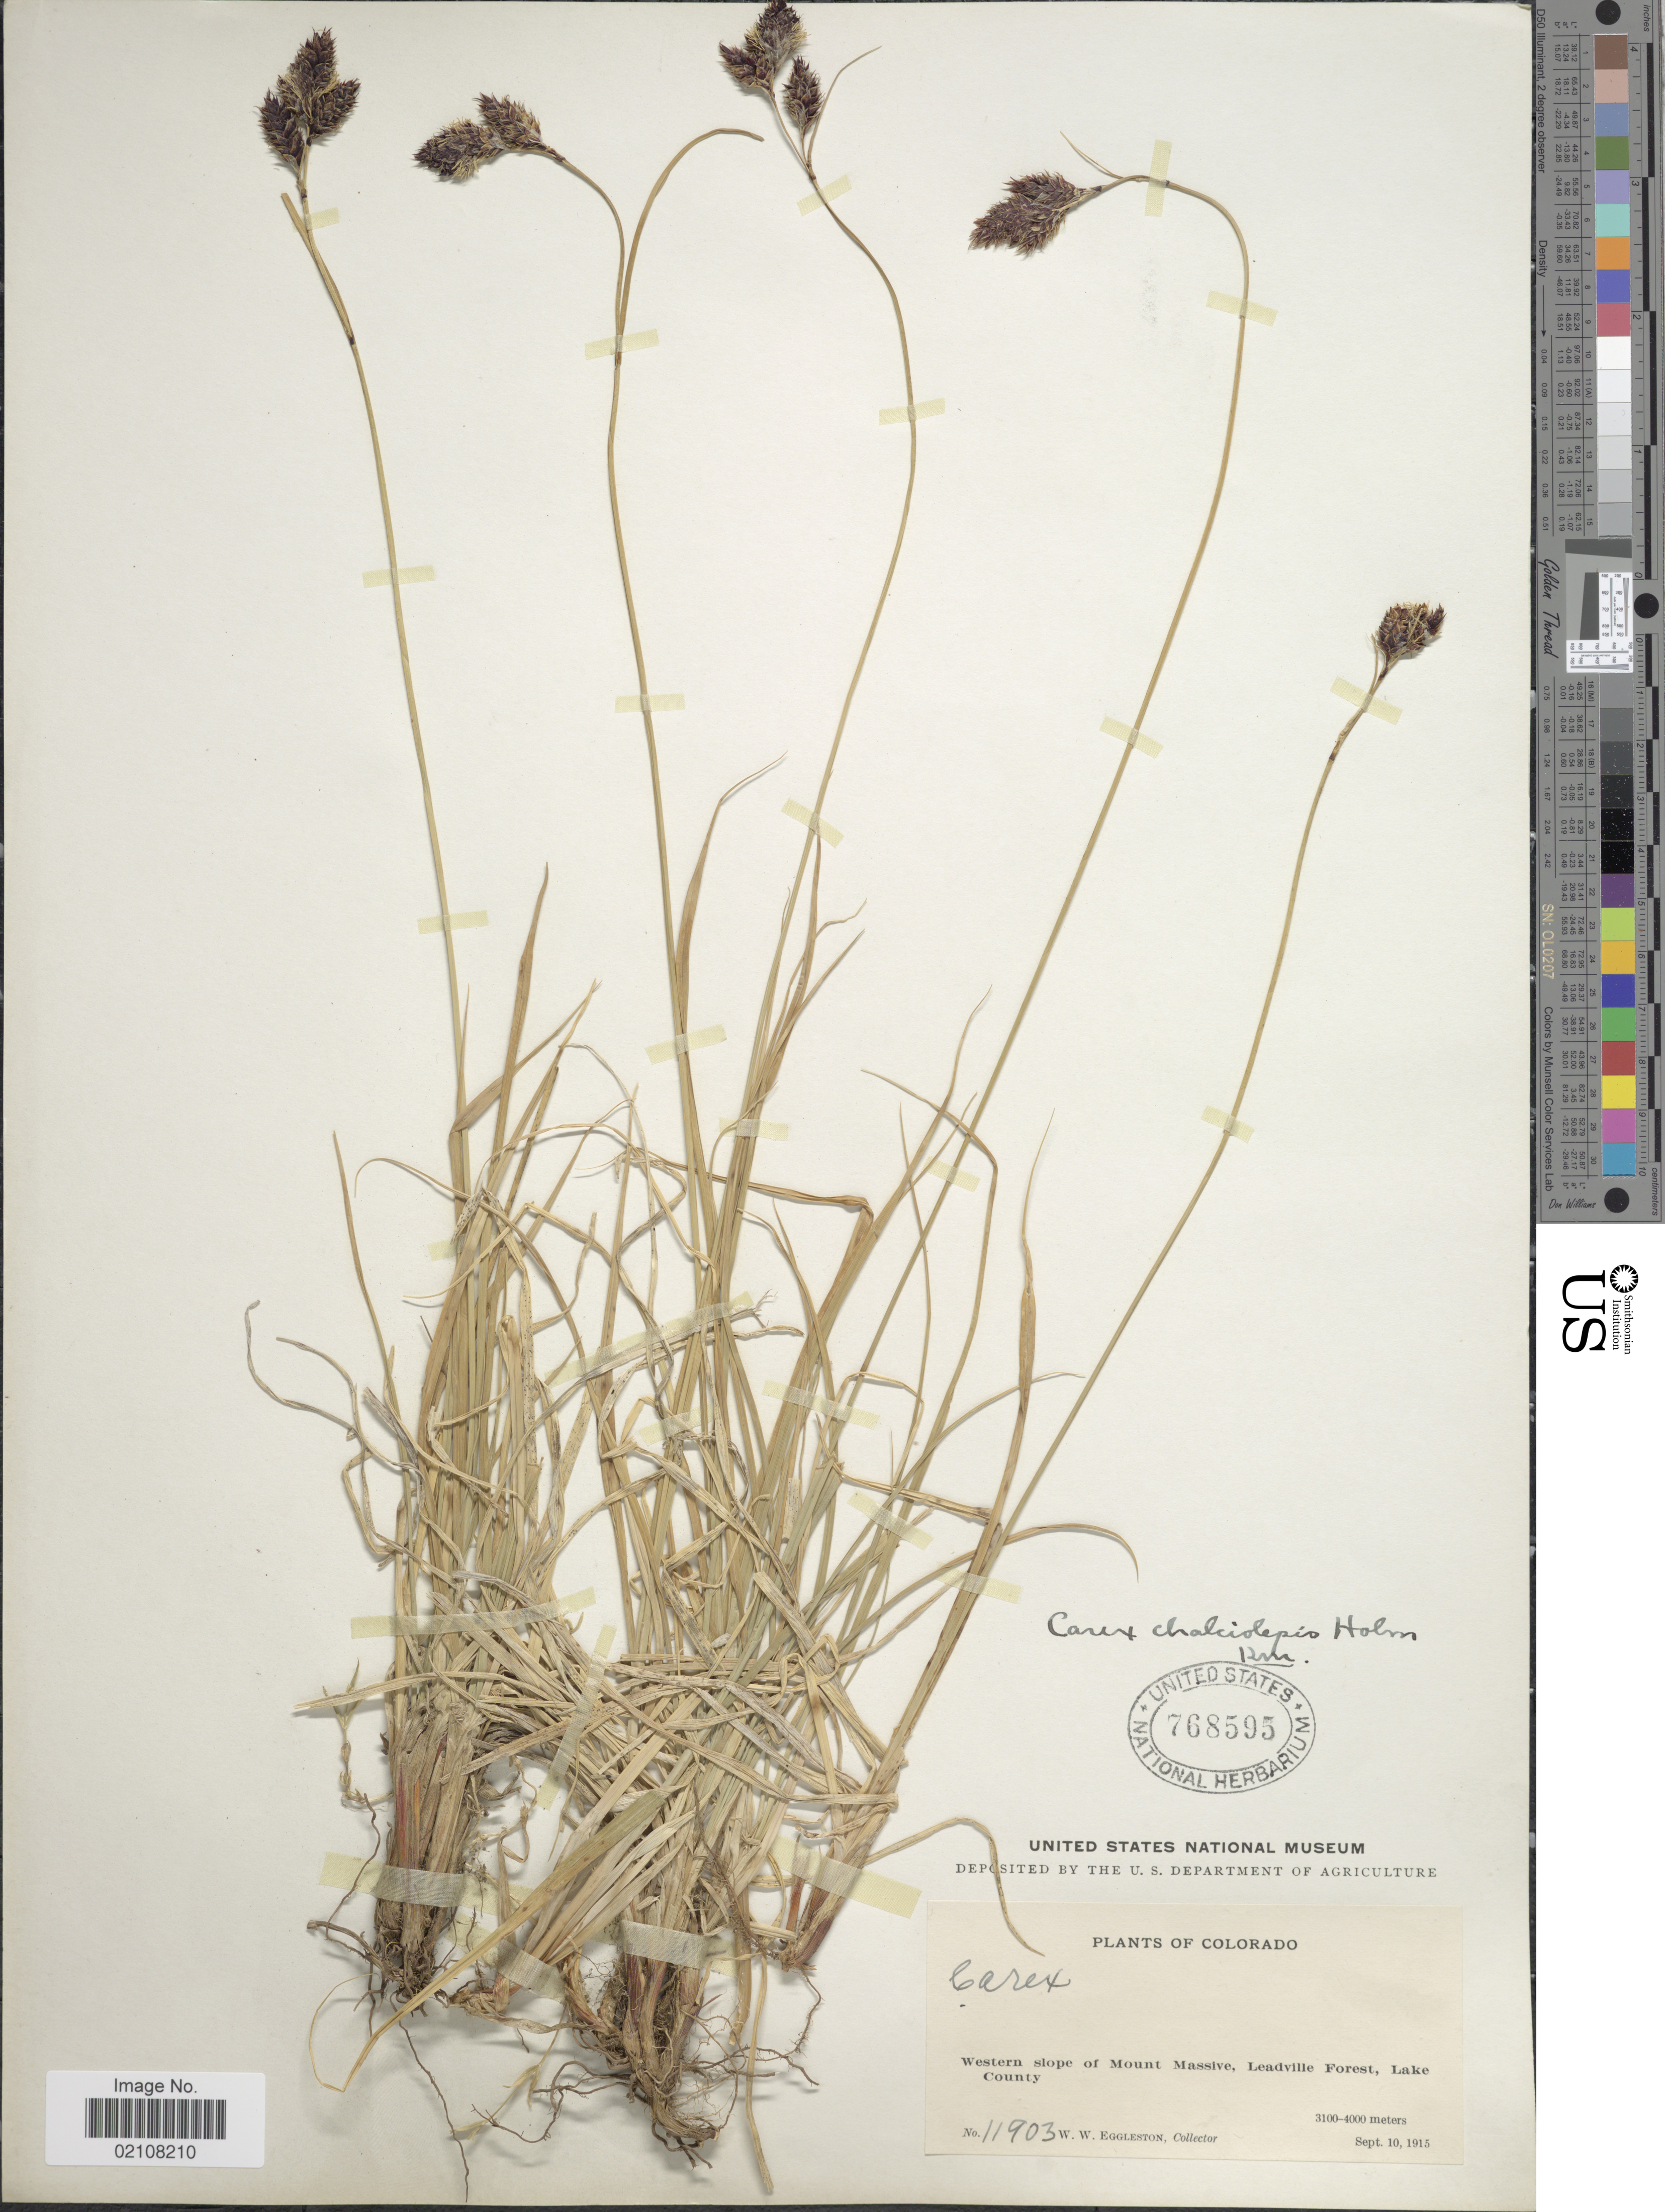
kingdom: Plantae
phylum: Tracheophyta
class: Liliopsida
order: Poales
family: Cyperaceae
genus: Carex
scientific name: Carex chalciolepis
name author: Holm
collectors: W. W. Eggleston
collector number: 11903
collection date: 1915-09-10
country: United States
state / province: Colorado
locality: Western slope of Mount Massive, Leadville Forest, Lake County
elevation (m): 3100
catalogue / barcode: US 768595